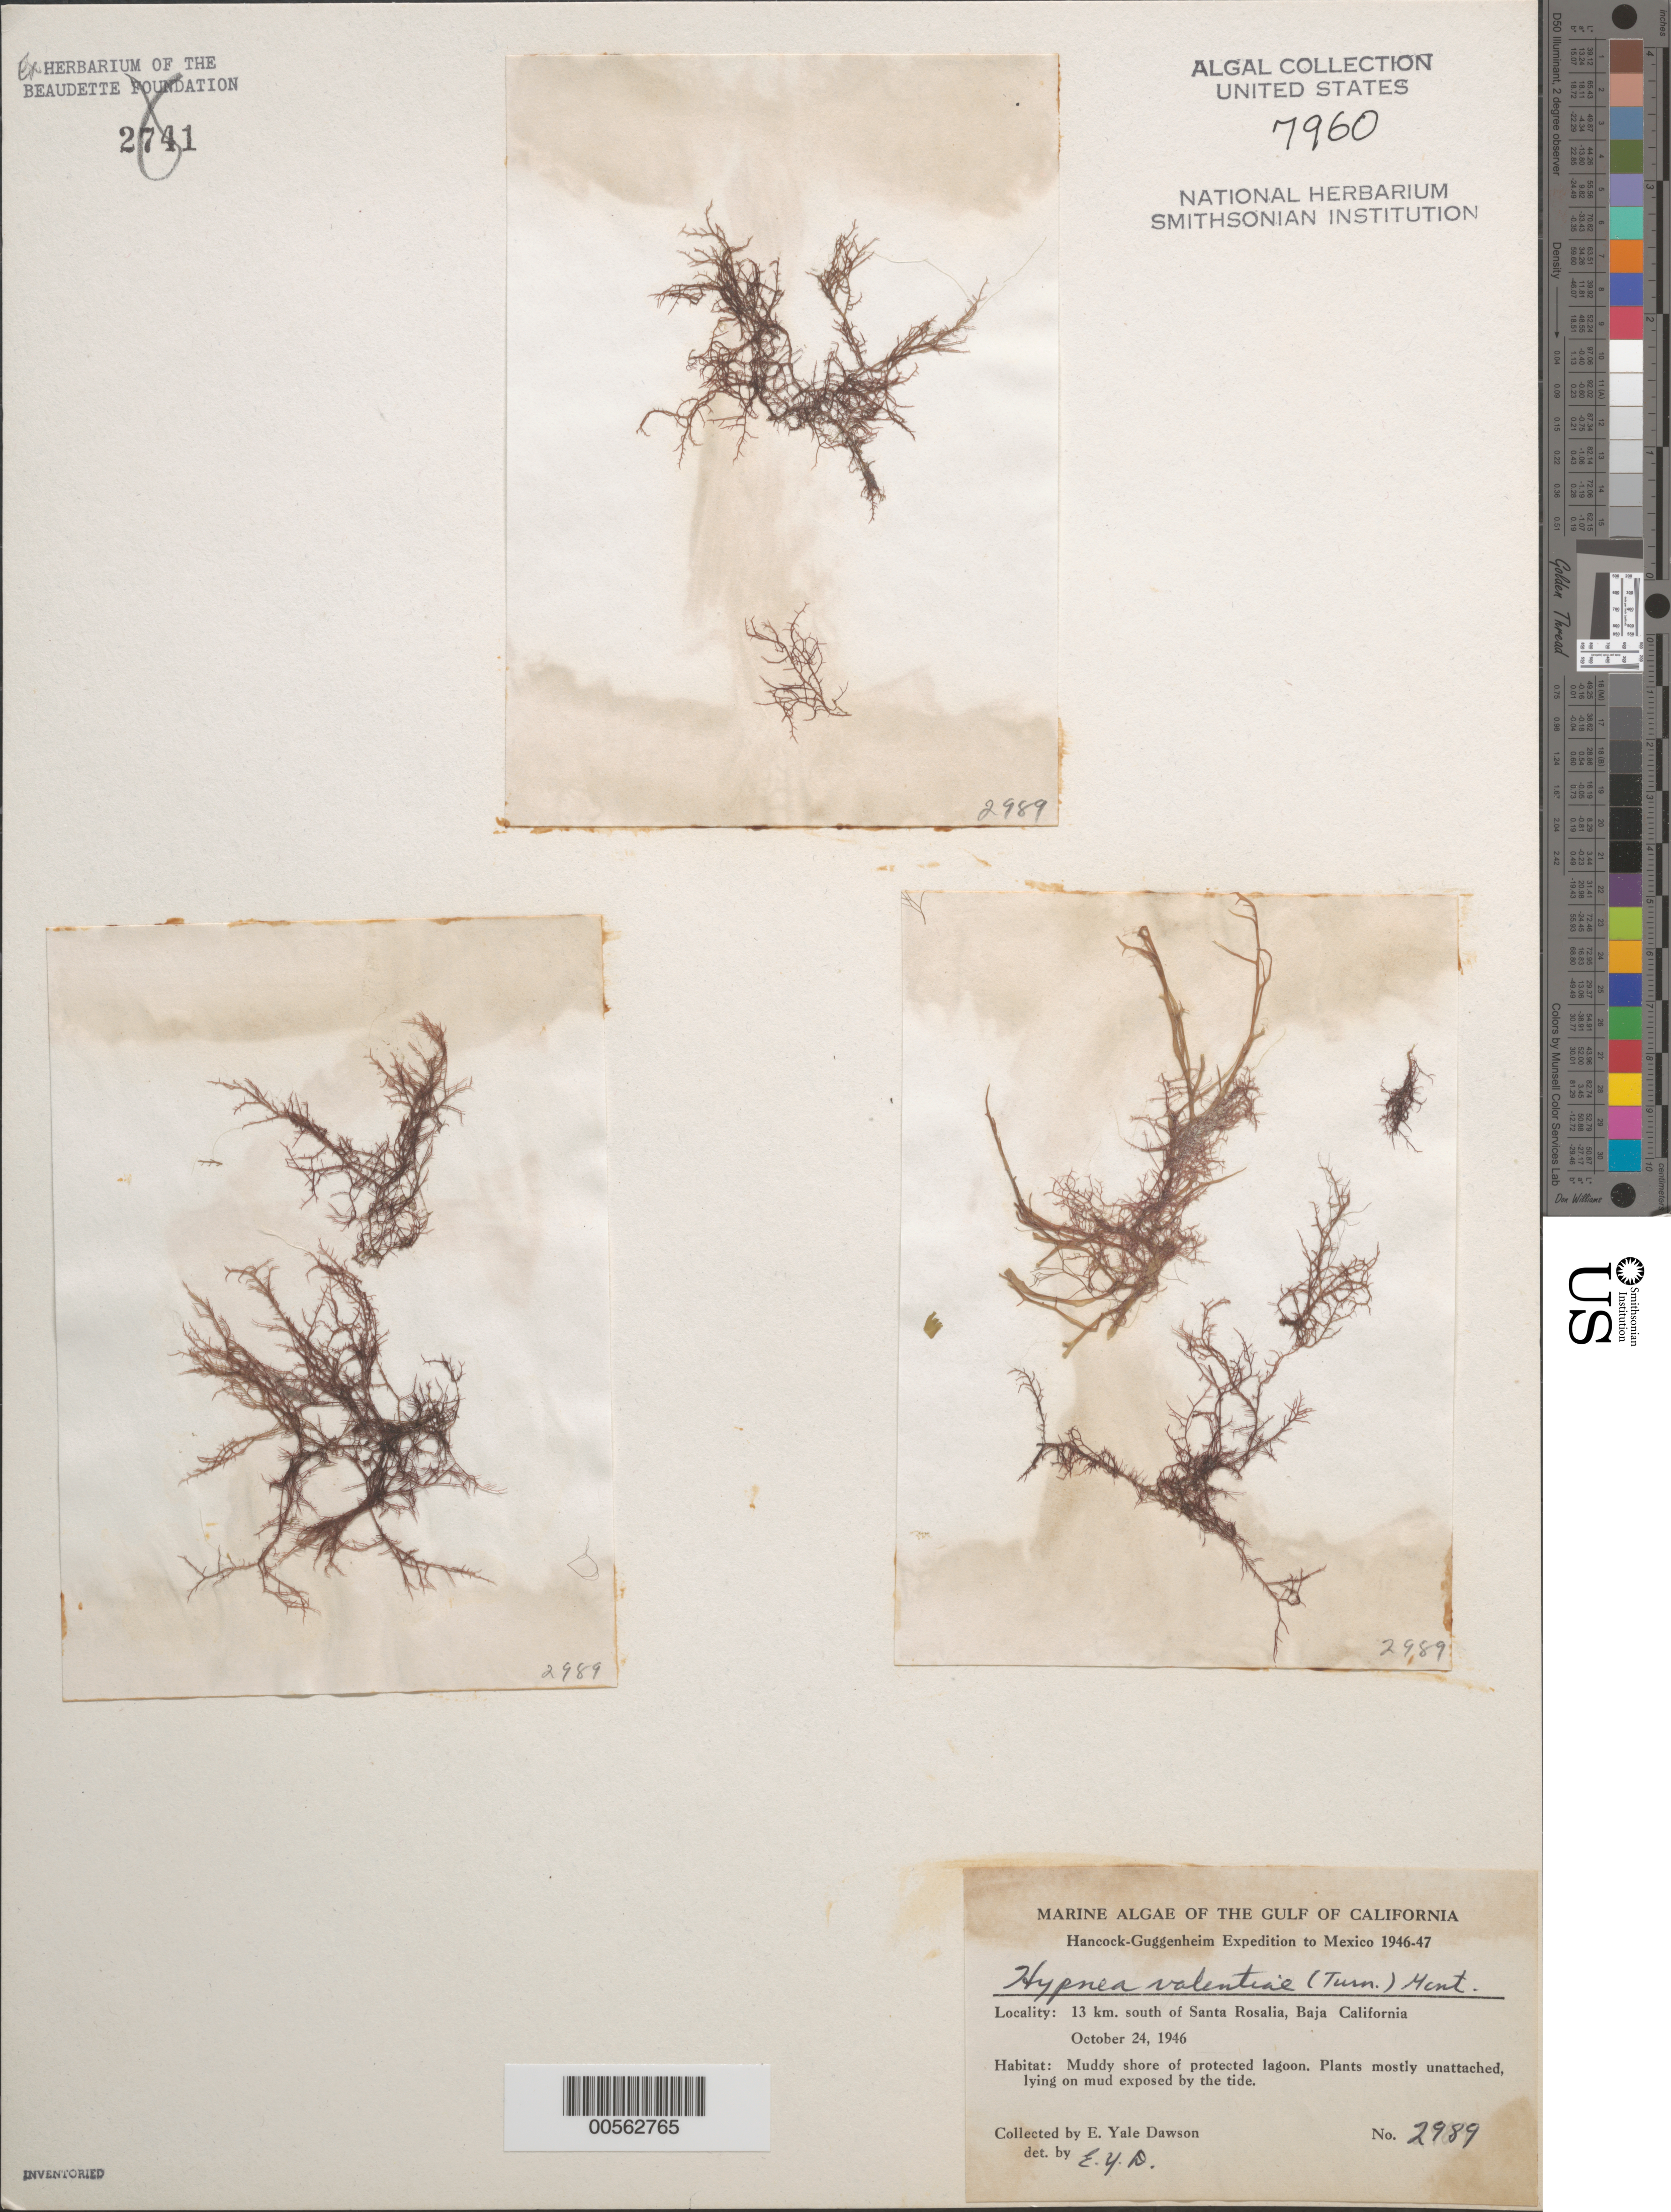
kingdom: Plantae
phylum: Rhodophyta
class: Florideophyceae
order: Gigartinales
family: Cystocloniaceae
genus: Hypnea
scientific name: Hypnea valentiae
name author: (Turner) Mont.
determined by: Dawson, E. Y.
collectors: W. Williams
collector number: EYD 2989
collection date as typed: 24 Oct 1946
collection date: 1946-10-24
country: Mexico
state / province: Baja California Sur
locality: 13 km south of Santa Rosalia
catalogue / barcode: US 7960